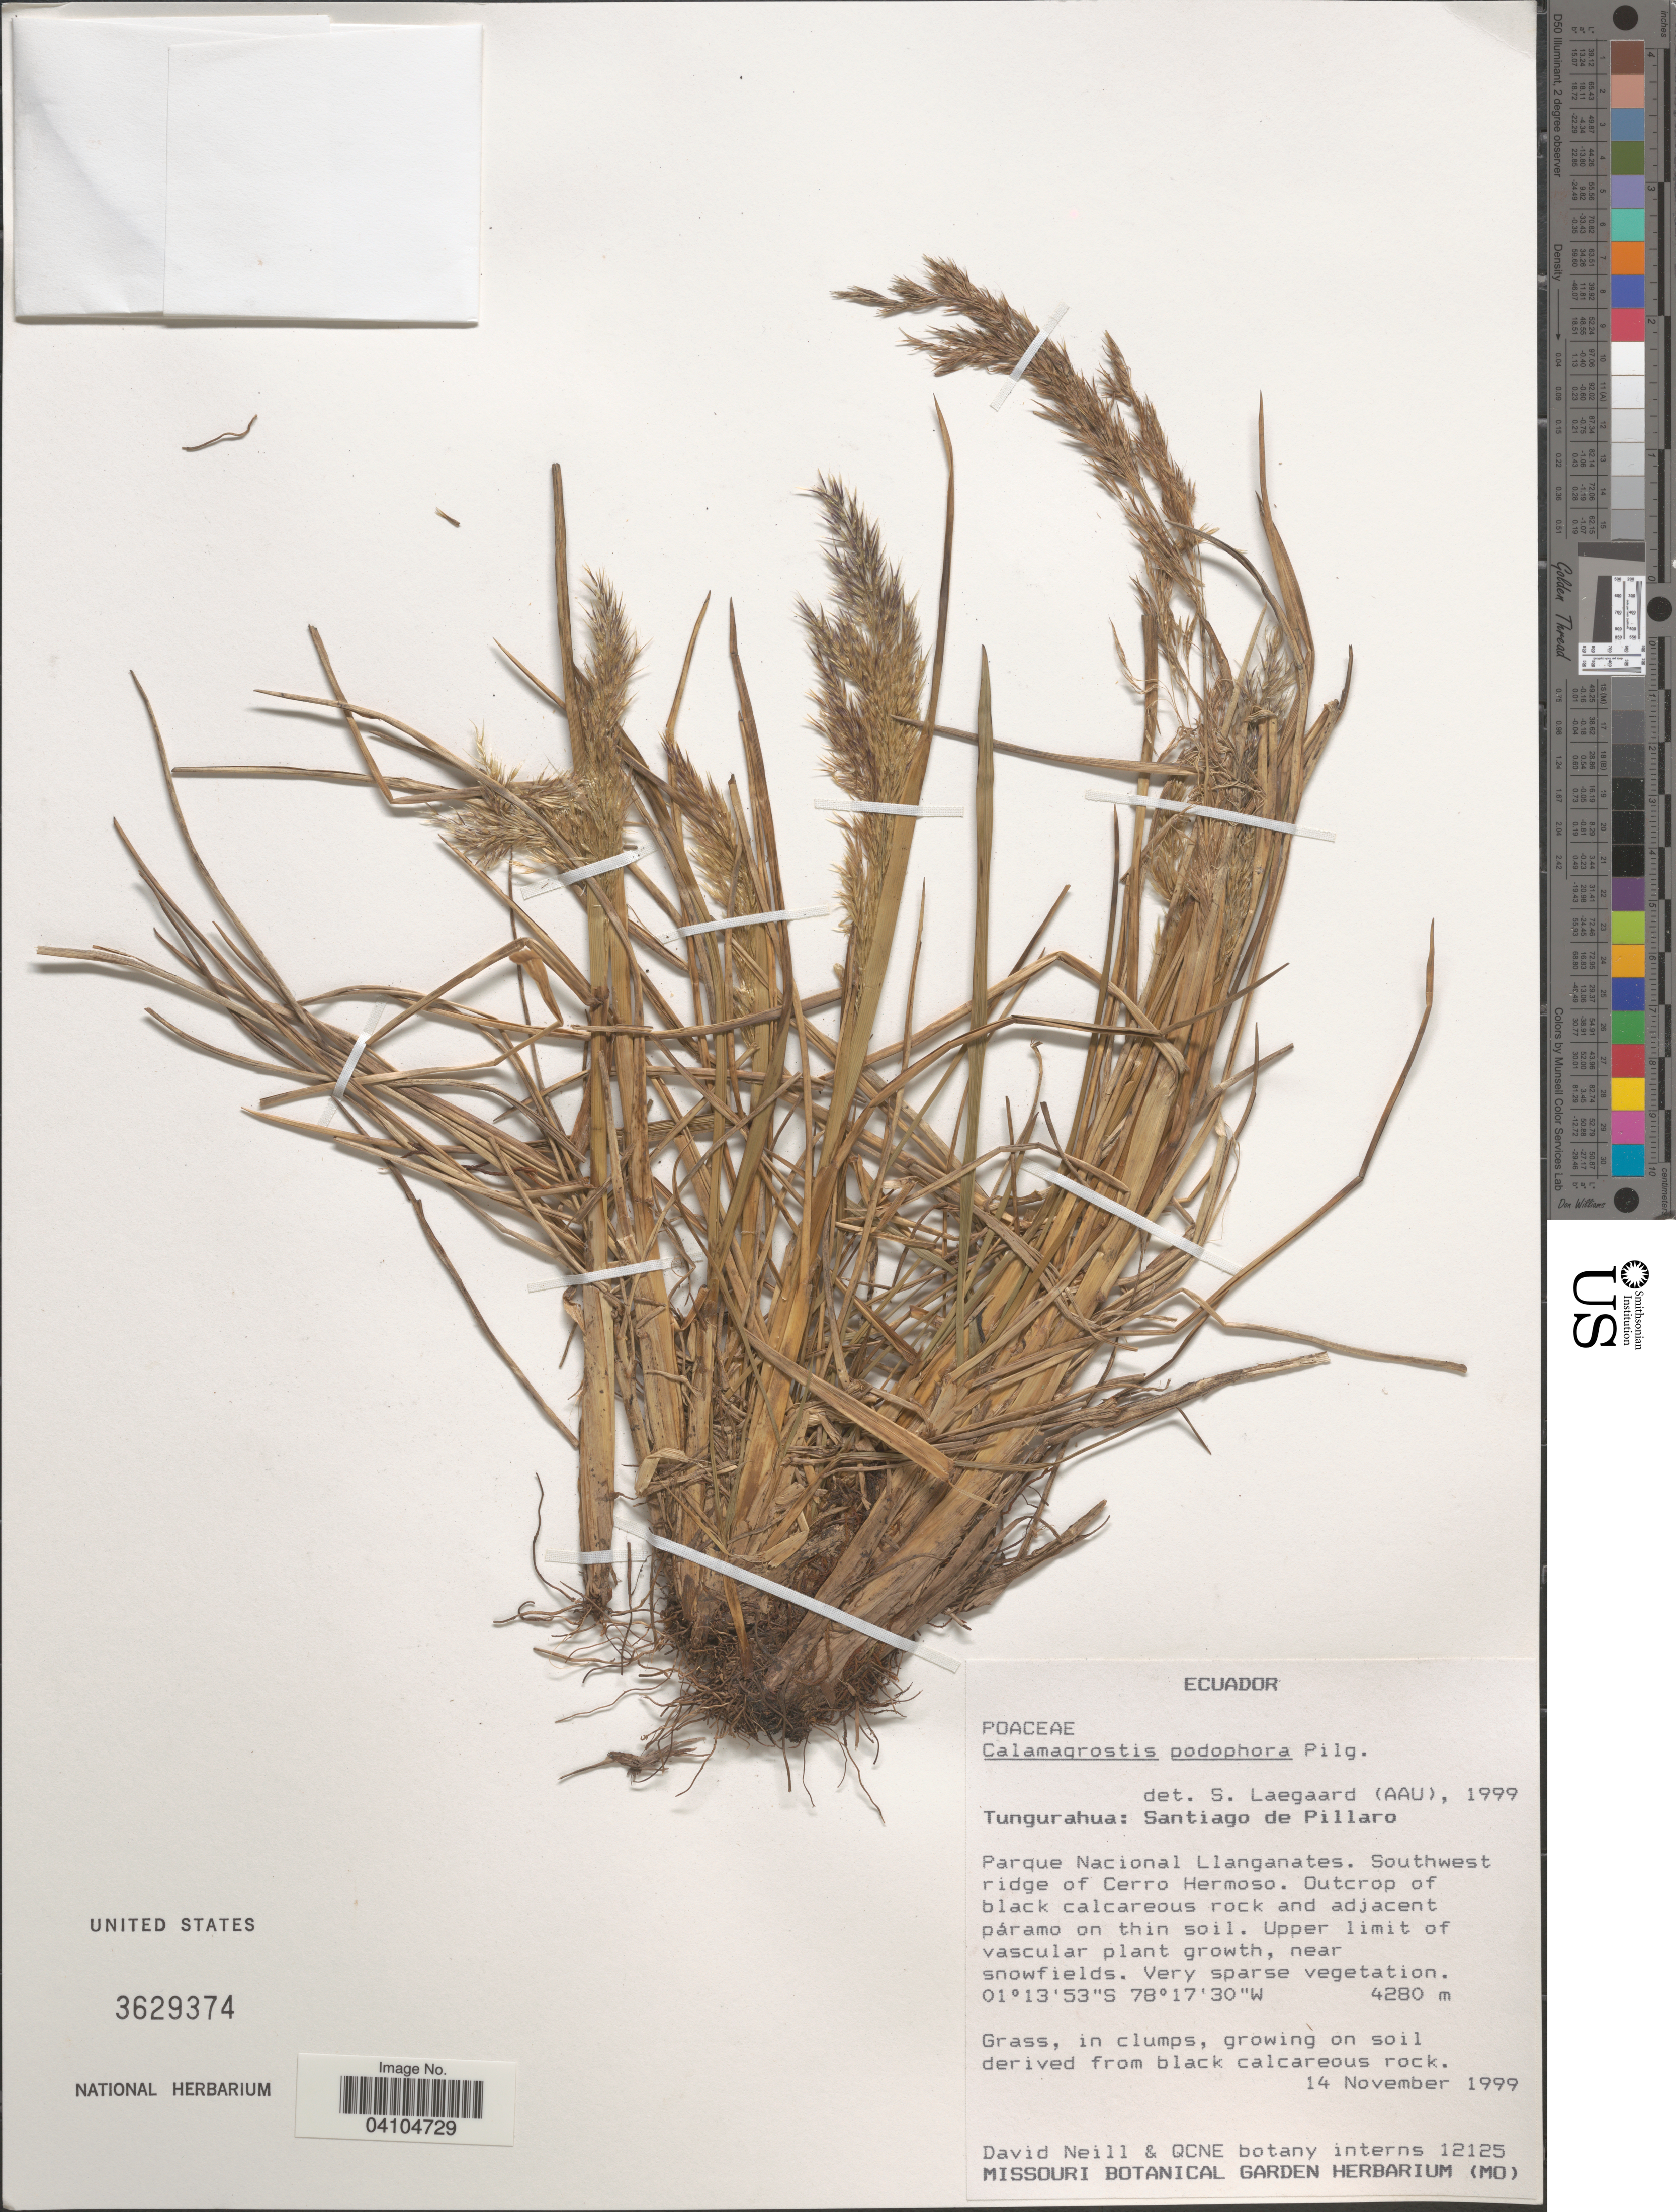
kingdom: Plantae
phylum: Tracheophyta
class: Liliopsida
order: Poales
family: Poaceae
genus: Deschampsia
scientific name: Deschampsia podophora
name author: (Pilg.) Saarela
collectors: D. Neill & QCNE botany interns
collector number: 12125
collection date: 1999-11-14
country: Ecuador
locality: Parque Nacional Llanganates. Southwest ridge of Cerro Hermoso.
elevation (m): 4280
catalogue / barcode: US 3629374